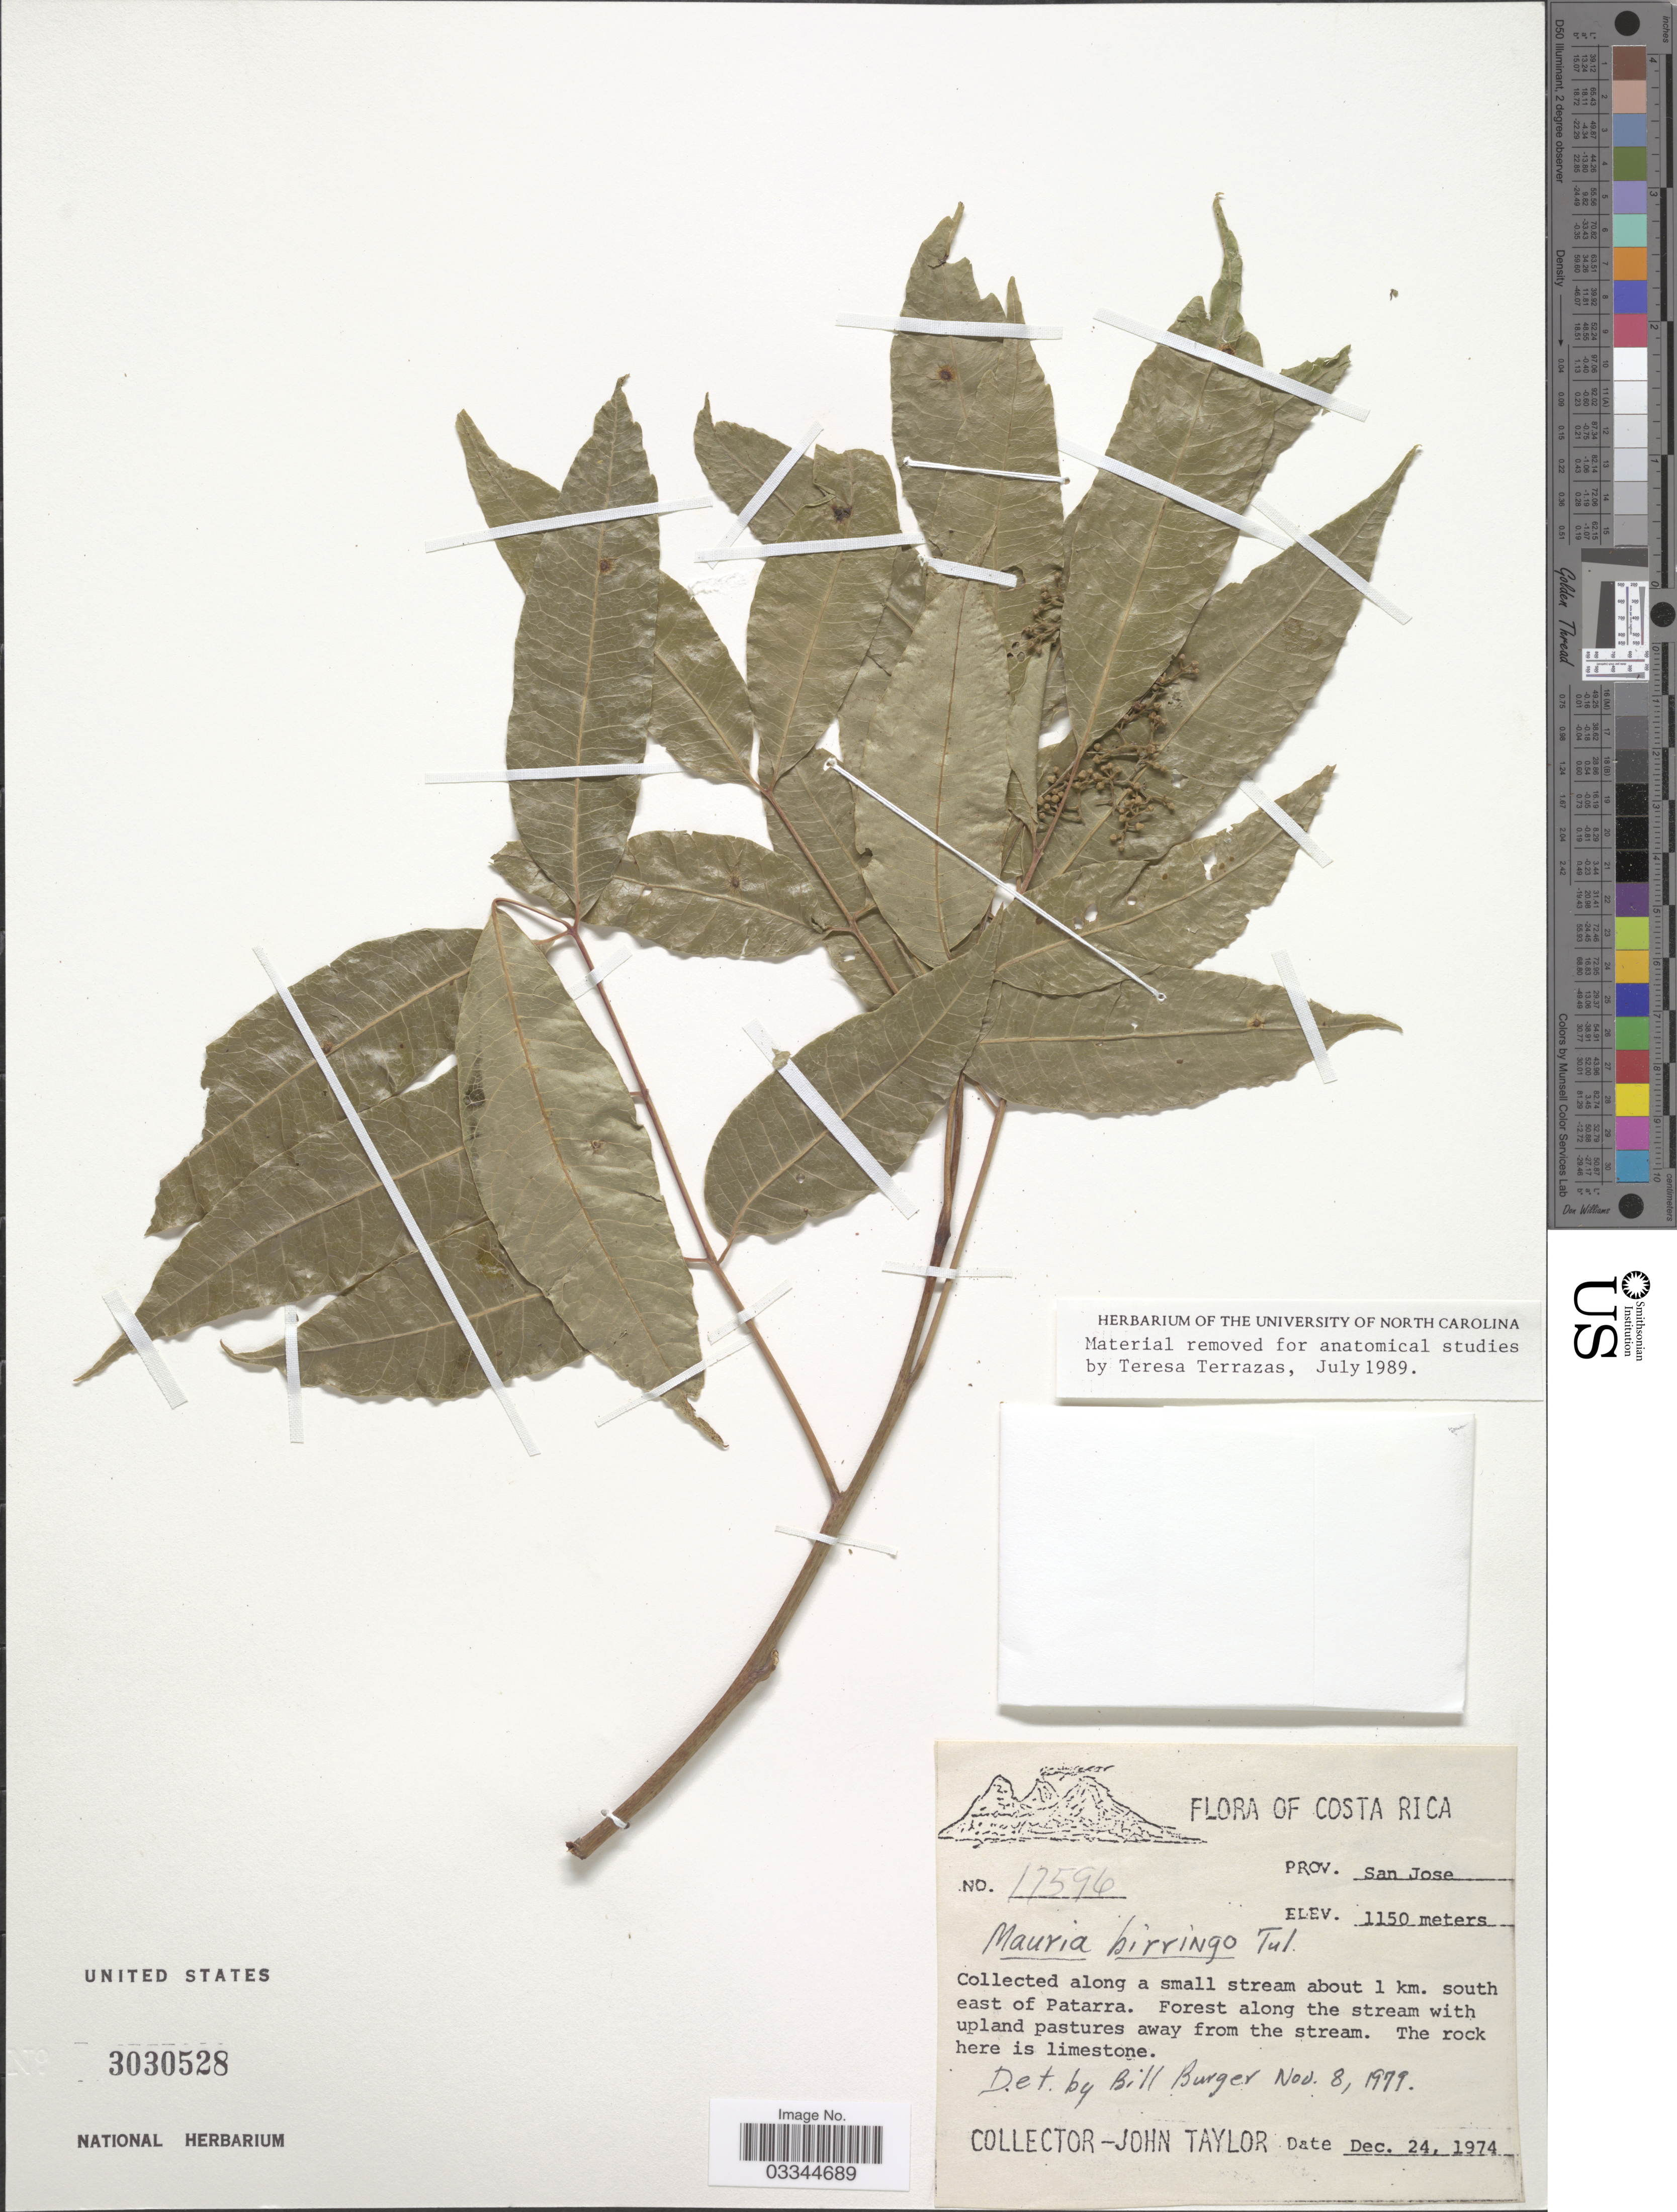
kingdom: Plantae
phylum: Tracheophyta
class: Magnoliopsida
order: Sapindales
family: Anacardiaceae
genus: Mauria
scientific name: Mauria biringo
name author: Tul.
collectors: J. Taylor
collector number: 17596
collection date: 1974-12-24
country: Costa Rica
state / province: San José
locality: Along a small stream about 1 km. south east of Patarra.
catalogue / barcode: US 3030528